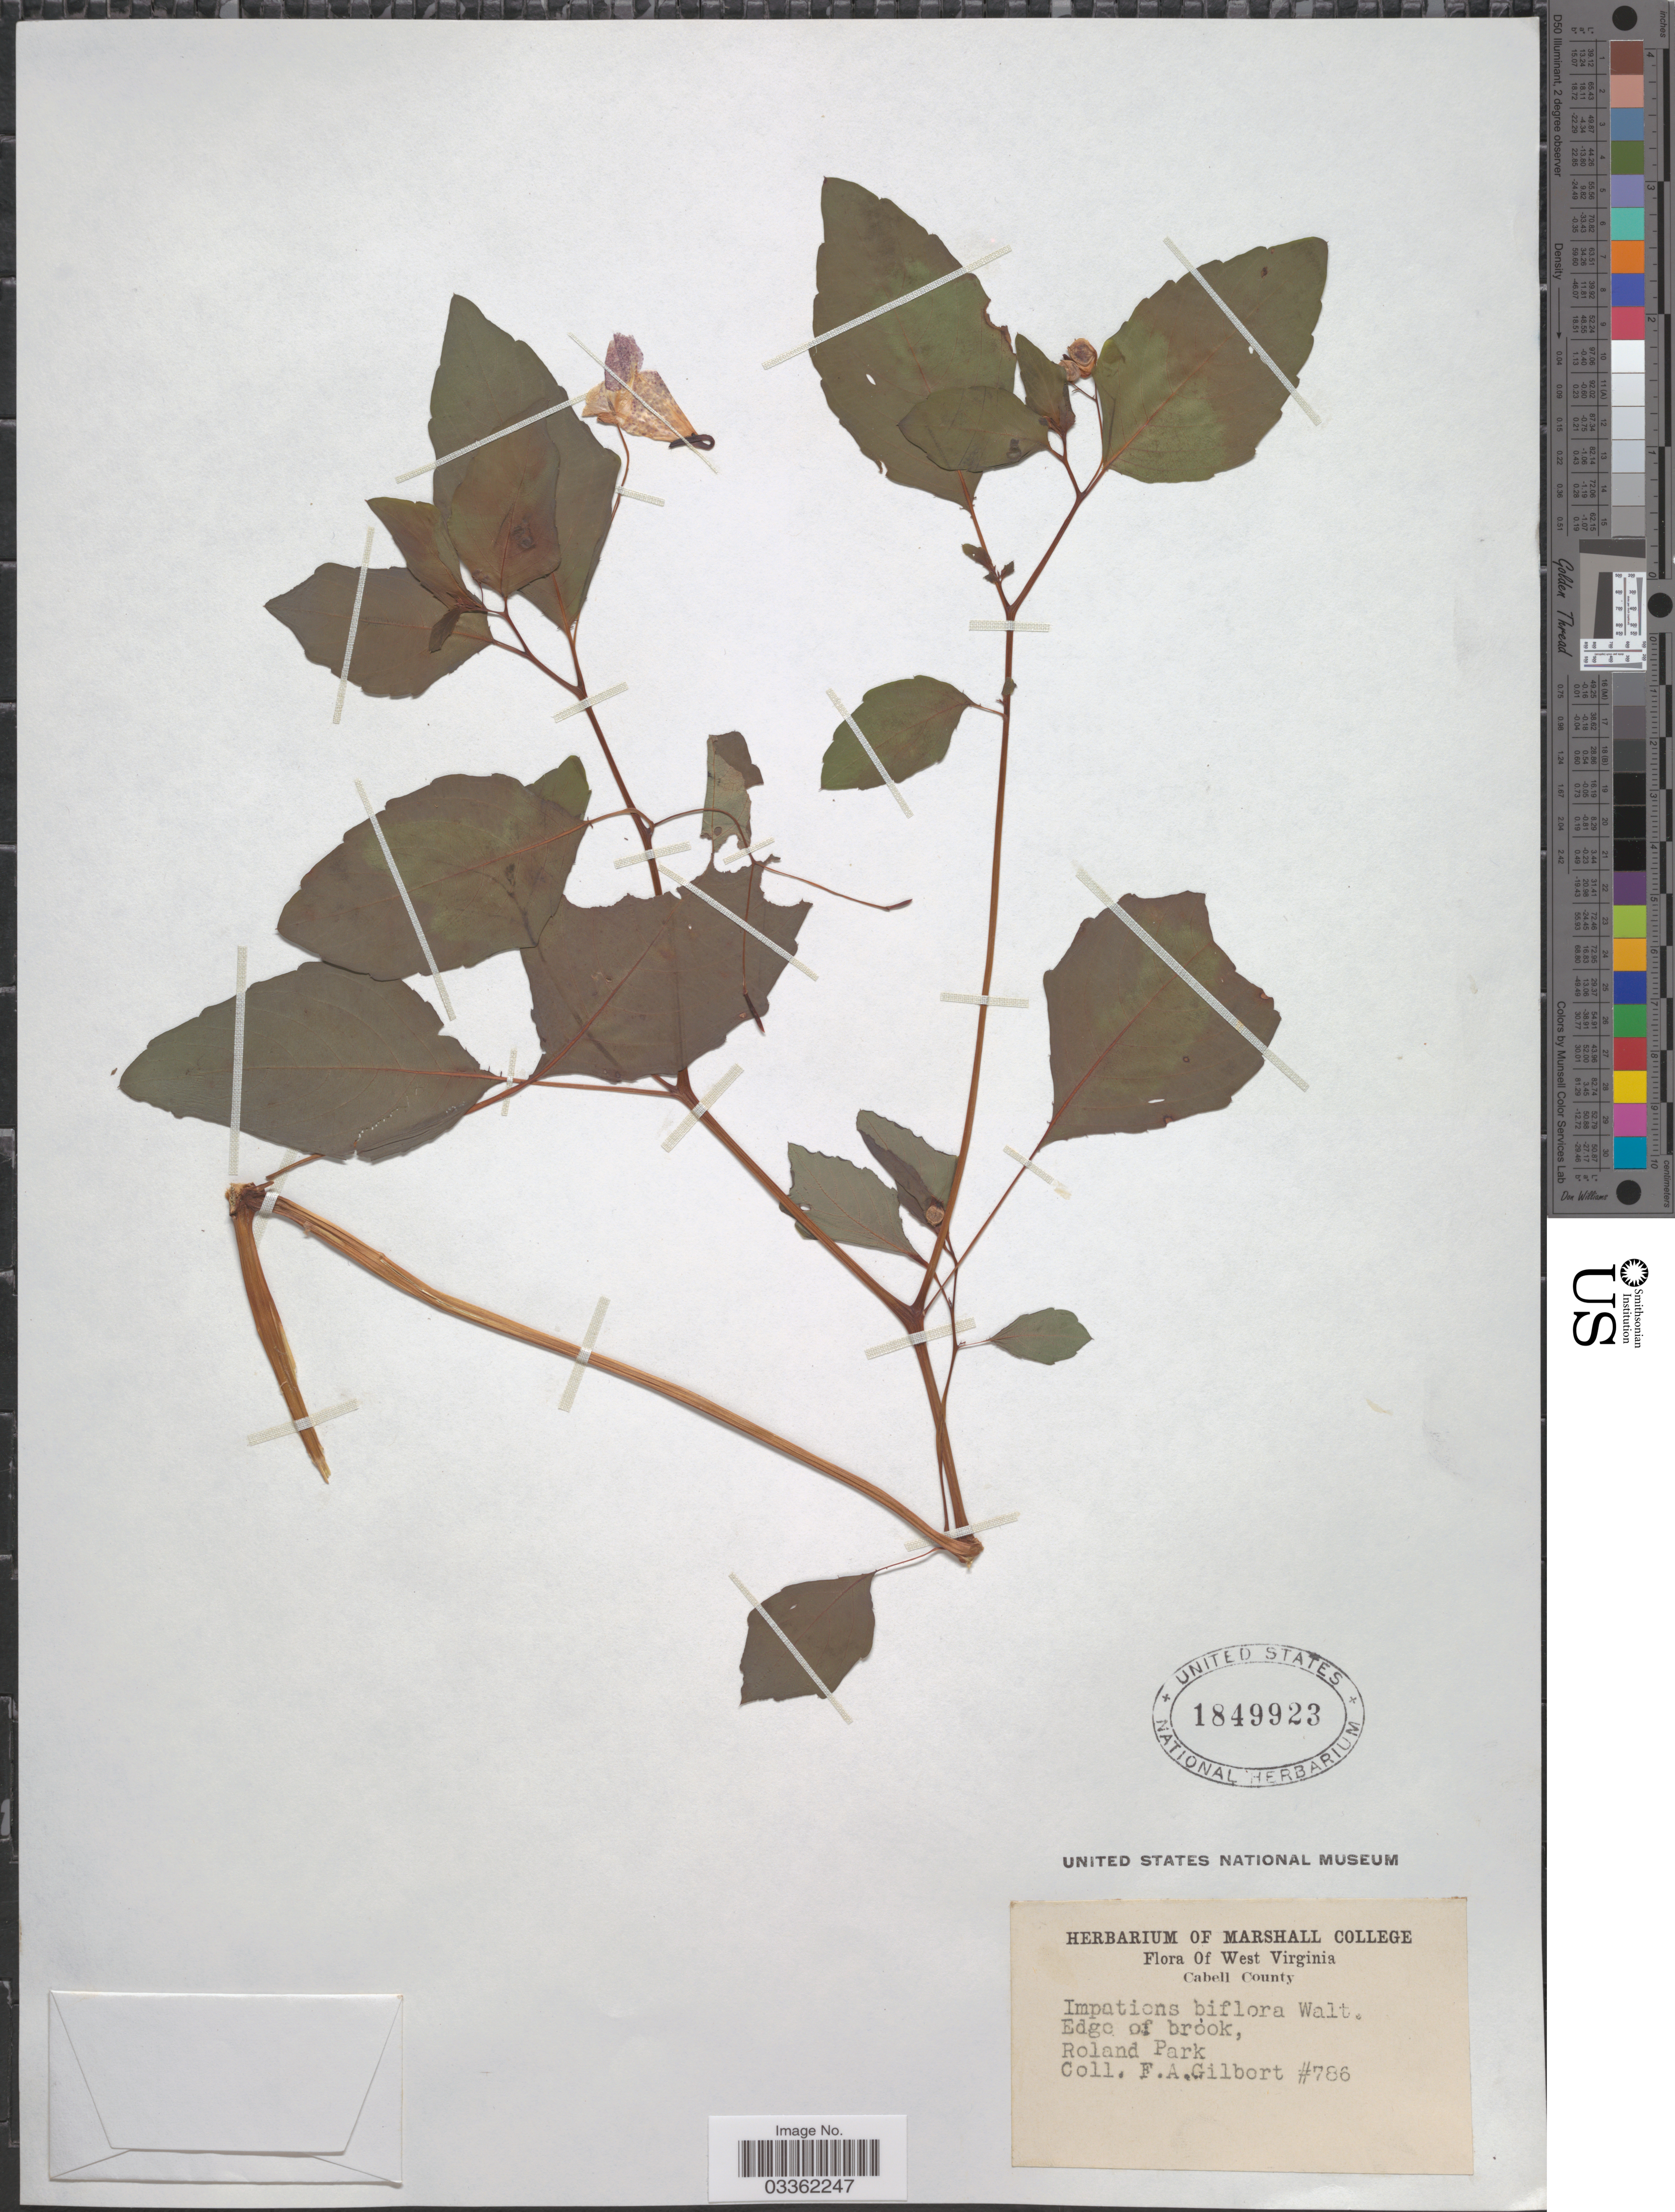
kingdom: Plantae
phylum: Tracheophyta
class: Magnoliopsida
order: Ericales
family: Balsaminaceae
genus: Impatiens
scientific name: Impatiens capensis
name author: Meerb.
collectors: F. Gilbort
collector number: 786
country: United States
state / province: West Virginia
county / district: Cabell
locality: Cabell County, Roland Park.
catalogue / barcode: US 1849923